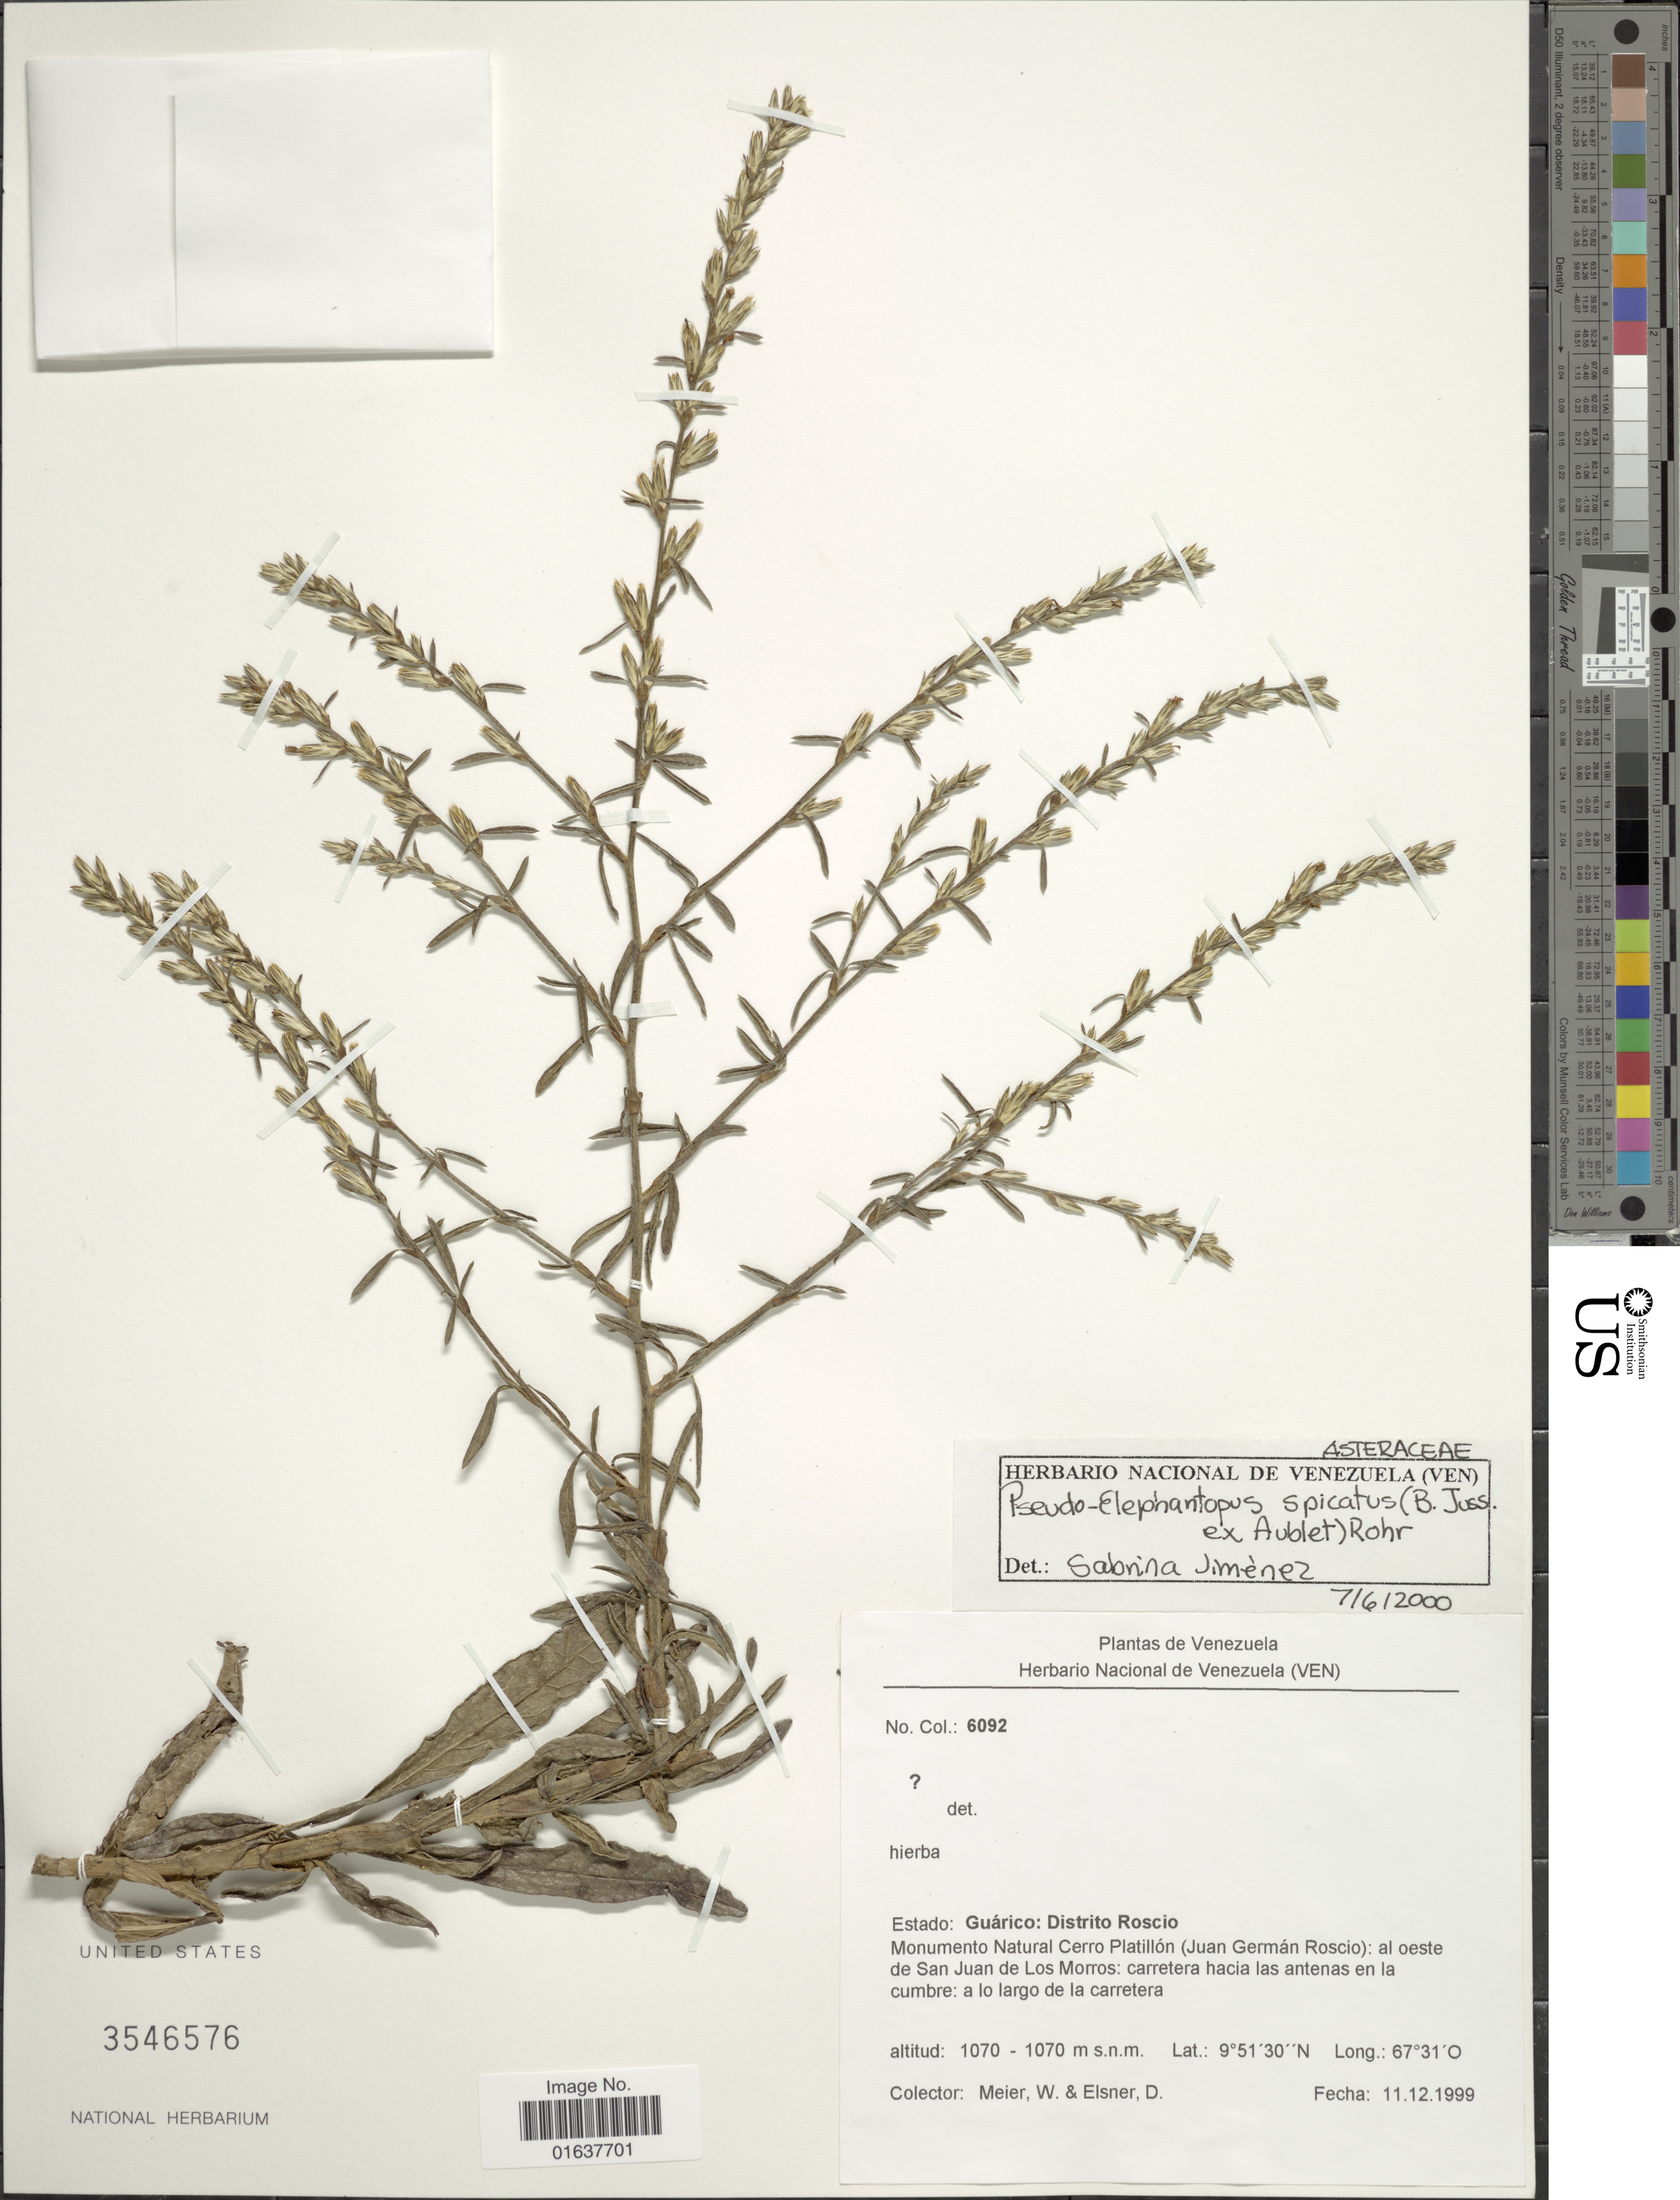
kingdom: Plantae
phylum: Tracheophyta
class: Magnoliopsida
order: Asterales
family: Asteraceae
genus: Pseudelephantopus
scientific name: Pseudelephantopus spicatus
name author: (Juss. ex Aubl.) C.F. Baker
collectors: W. Meier & D. Elsner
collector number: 6092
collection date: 1999-12-11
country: Venezuela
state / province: Guárico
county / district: Juan Germán Roscio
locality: Distrito Roscio. Monumento Natural Cerro Platillon (Juan German Roscio): al oeste de San Juan de Los Morros; carretera hacia las antenas en la cumbre; a lo largo de la carretera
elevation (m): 1070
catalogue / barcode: US 3546576